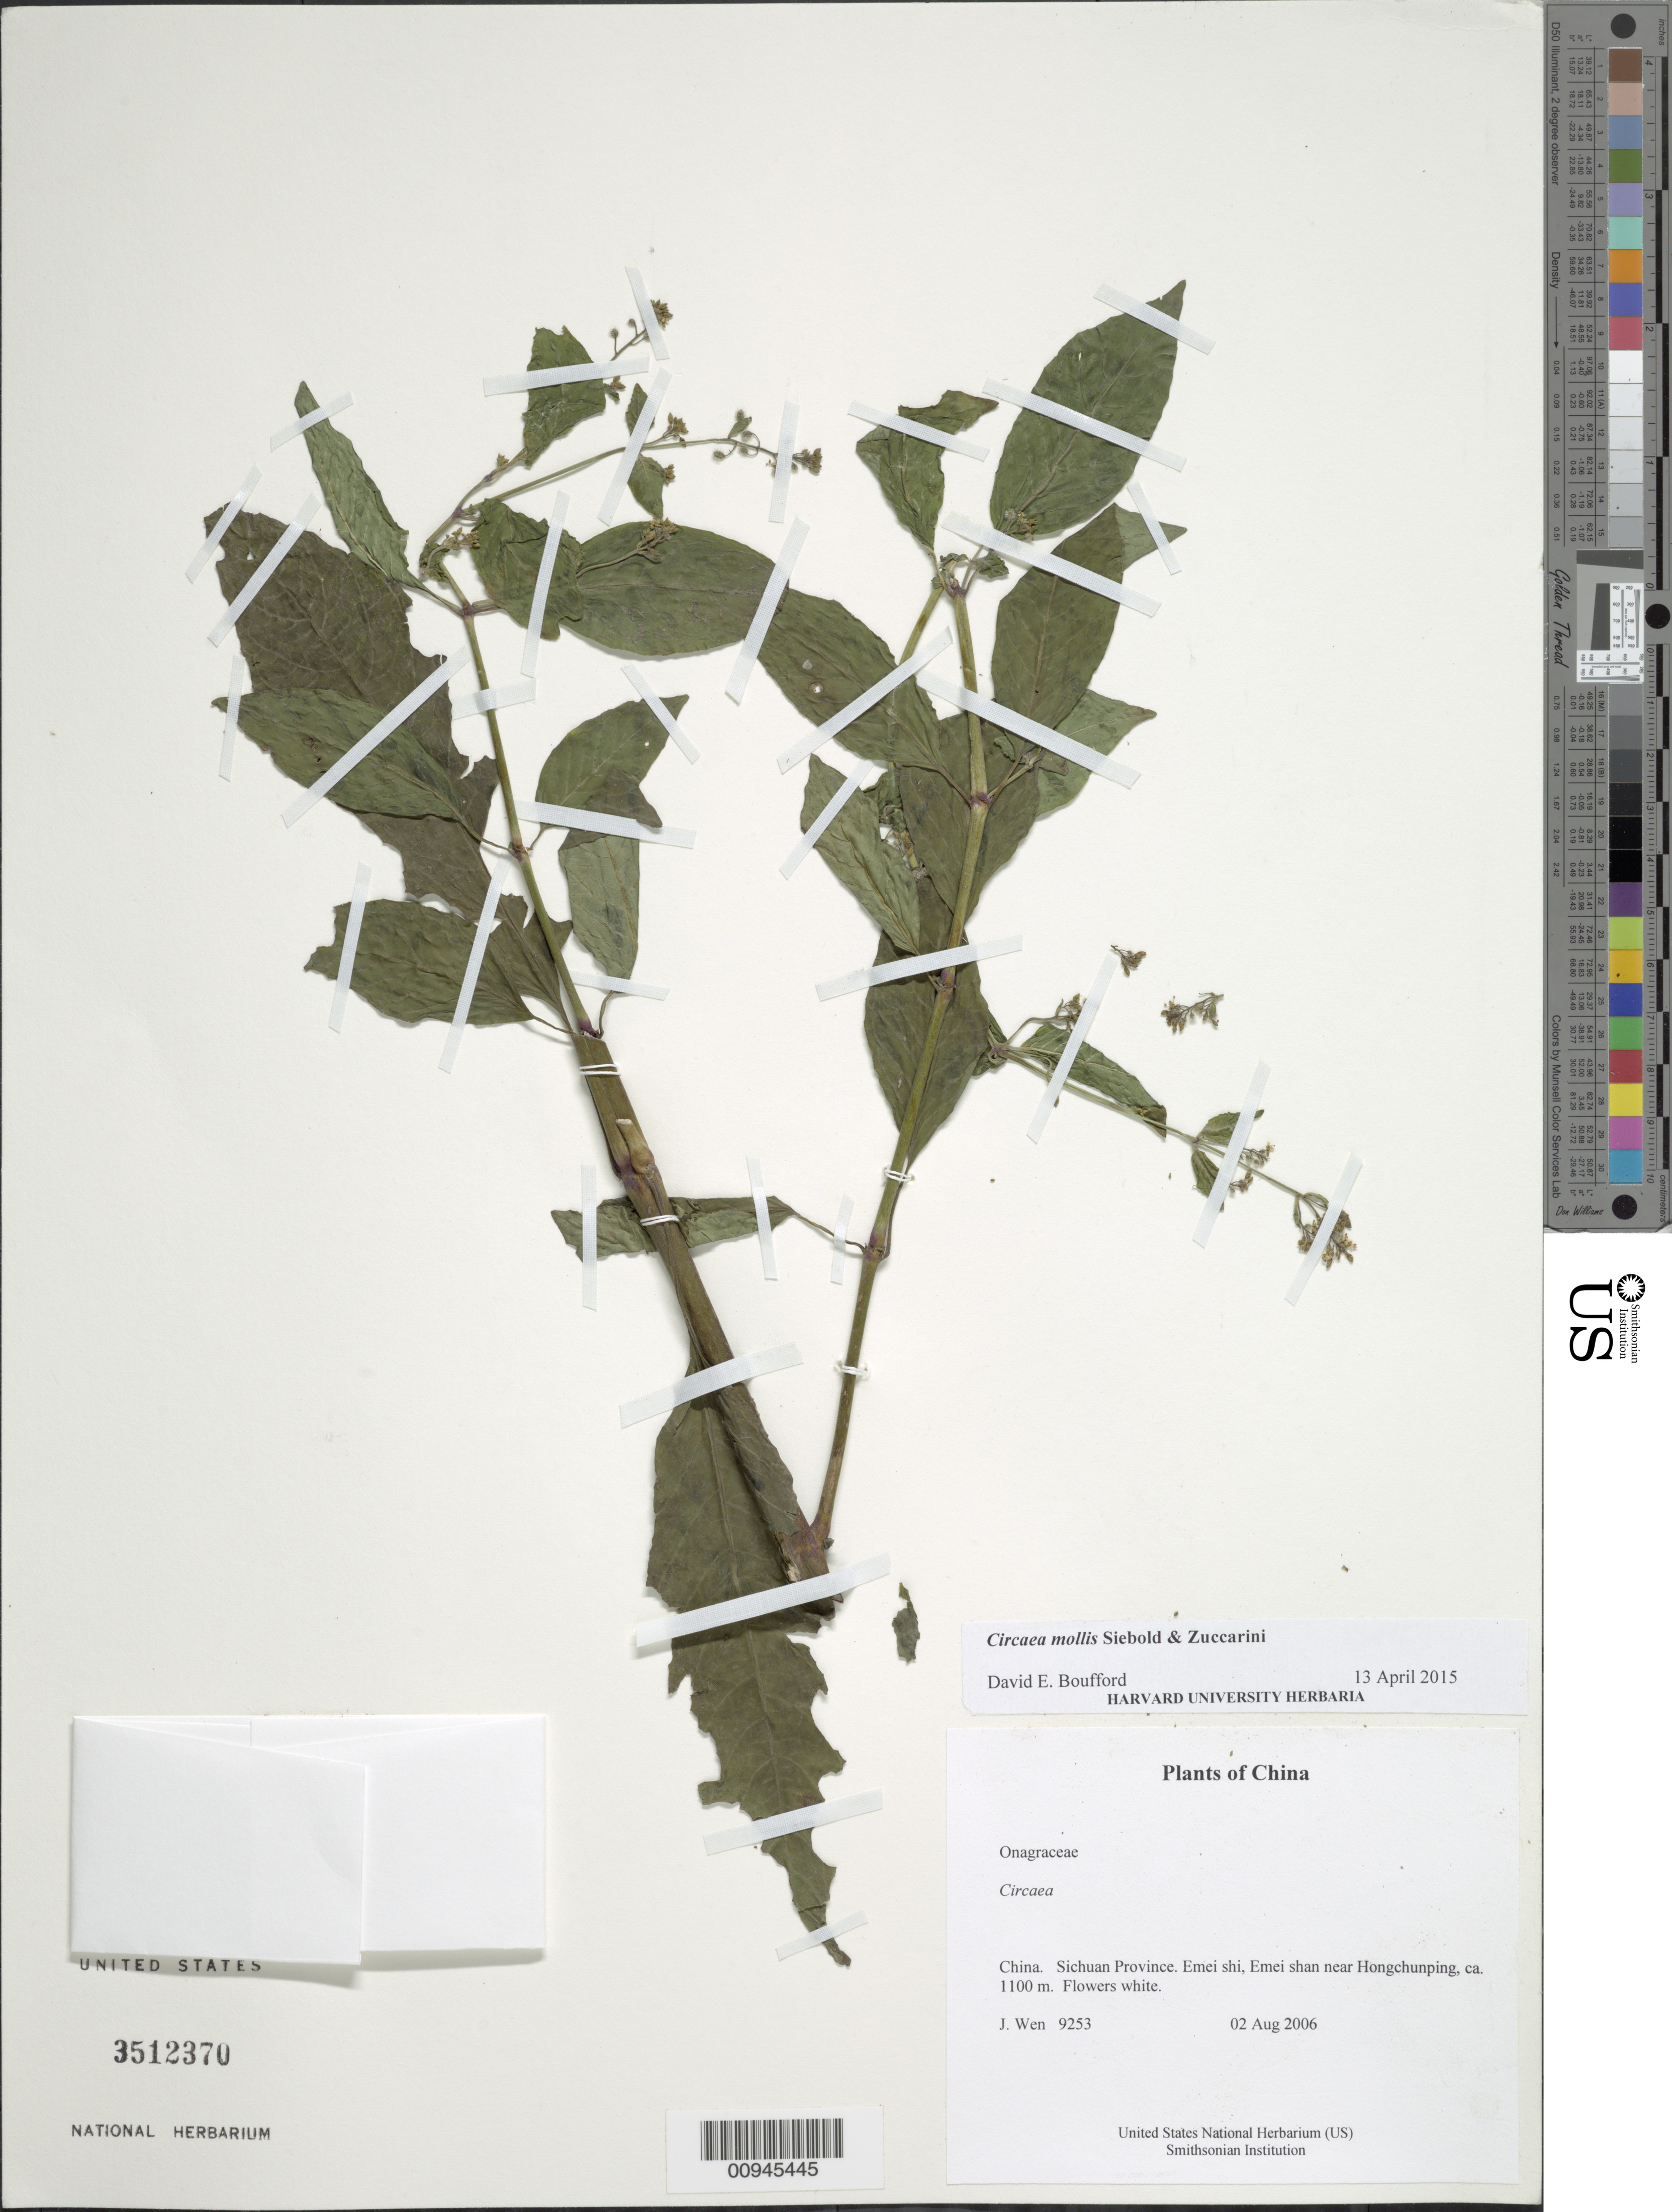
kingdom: Plantae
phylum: Tracheophyta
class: Magnoliopsida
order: Myrtales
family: Onagraceae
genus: Circaea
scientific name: Circaea mollis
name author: Siebold & Zucc.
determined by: Boufford, D. E.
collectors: J. Wen & S. Wu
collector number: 9253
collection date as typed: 02 Aug 2006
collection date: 2006-08-02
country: China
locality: Sichuan Province. Emei shi, Emei shan near Hongchunping, ca 1100m.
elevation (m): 400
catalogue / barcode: US 3512370